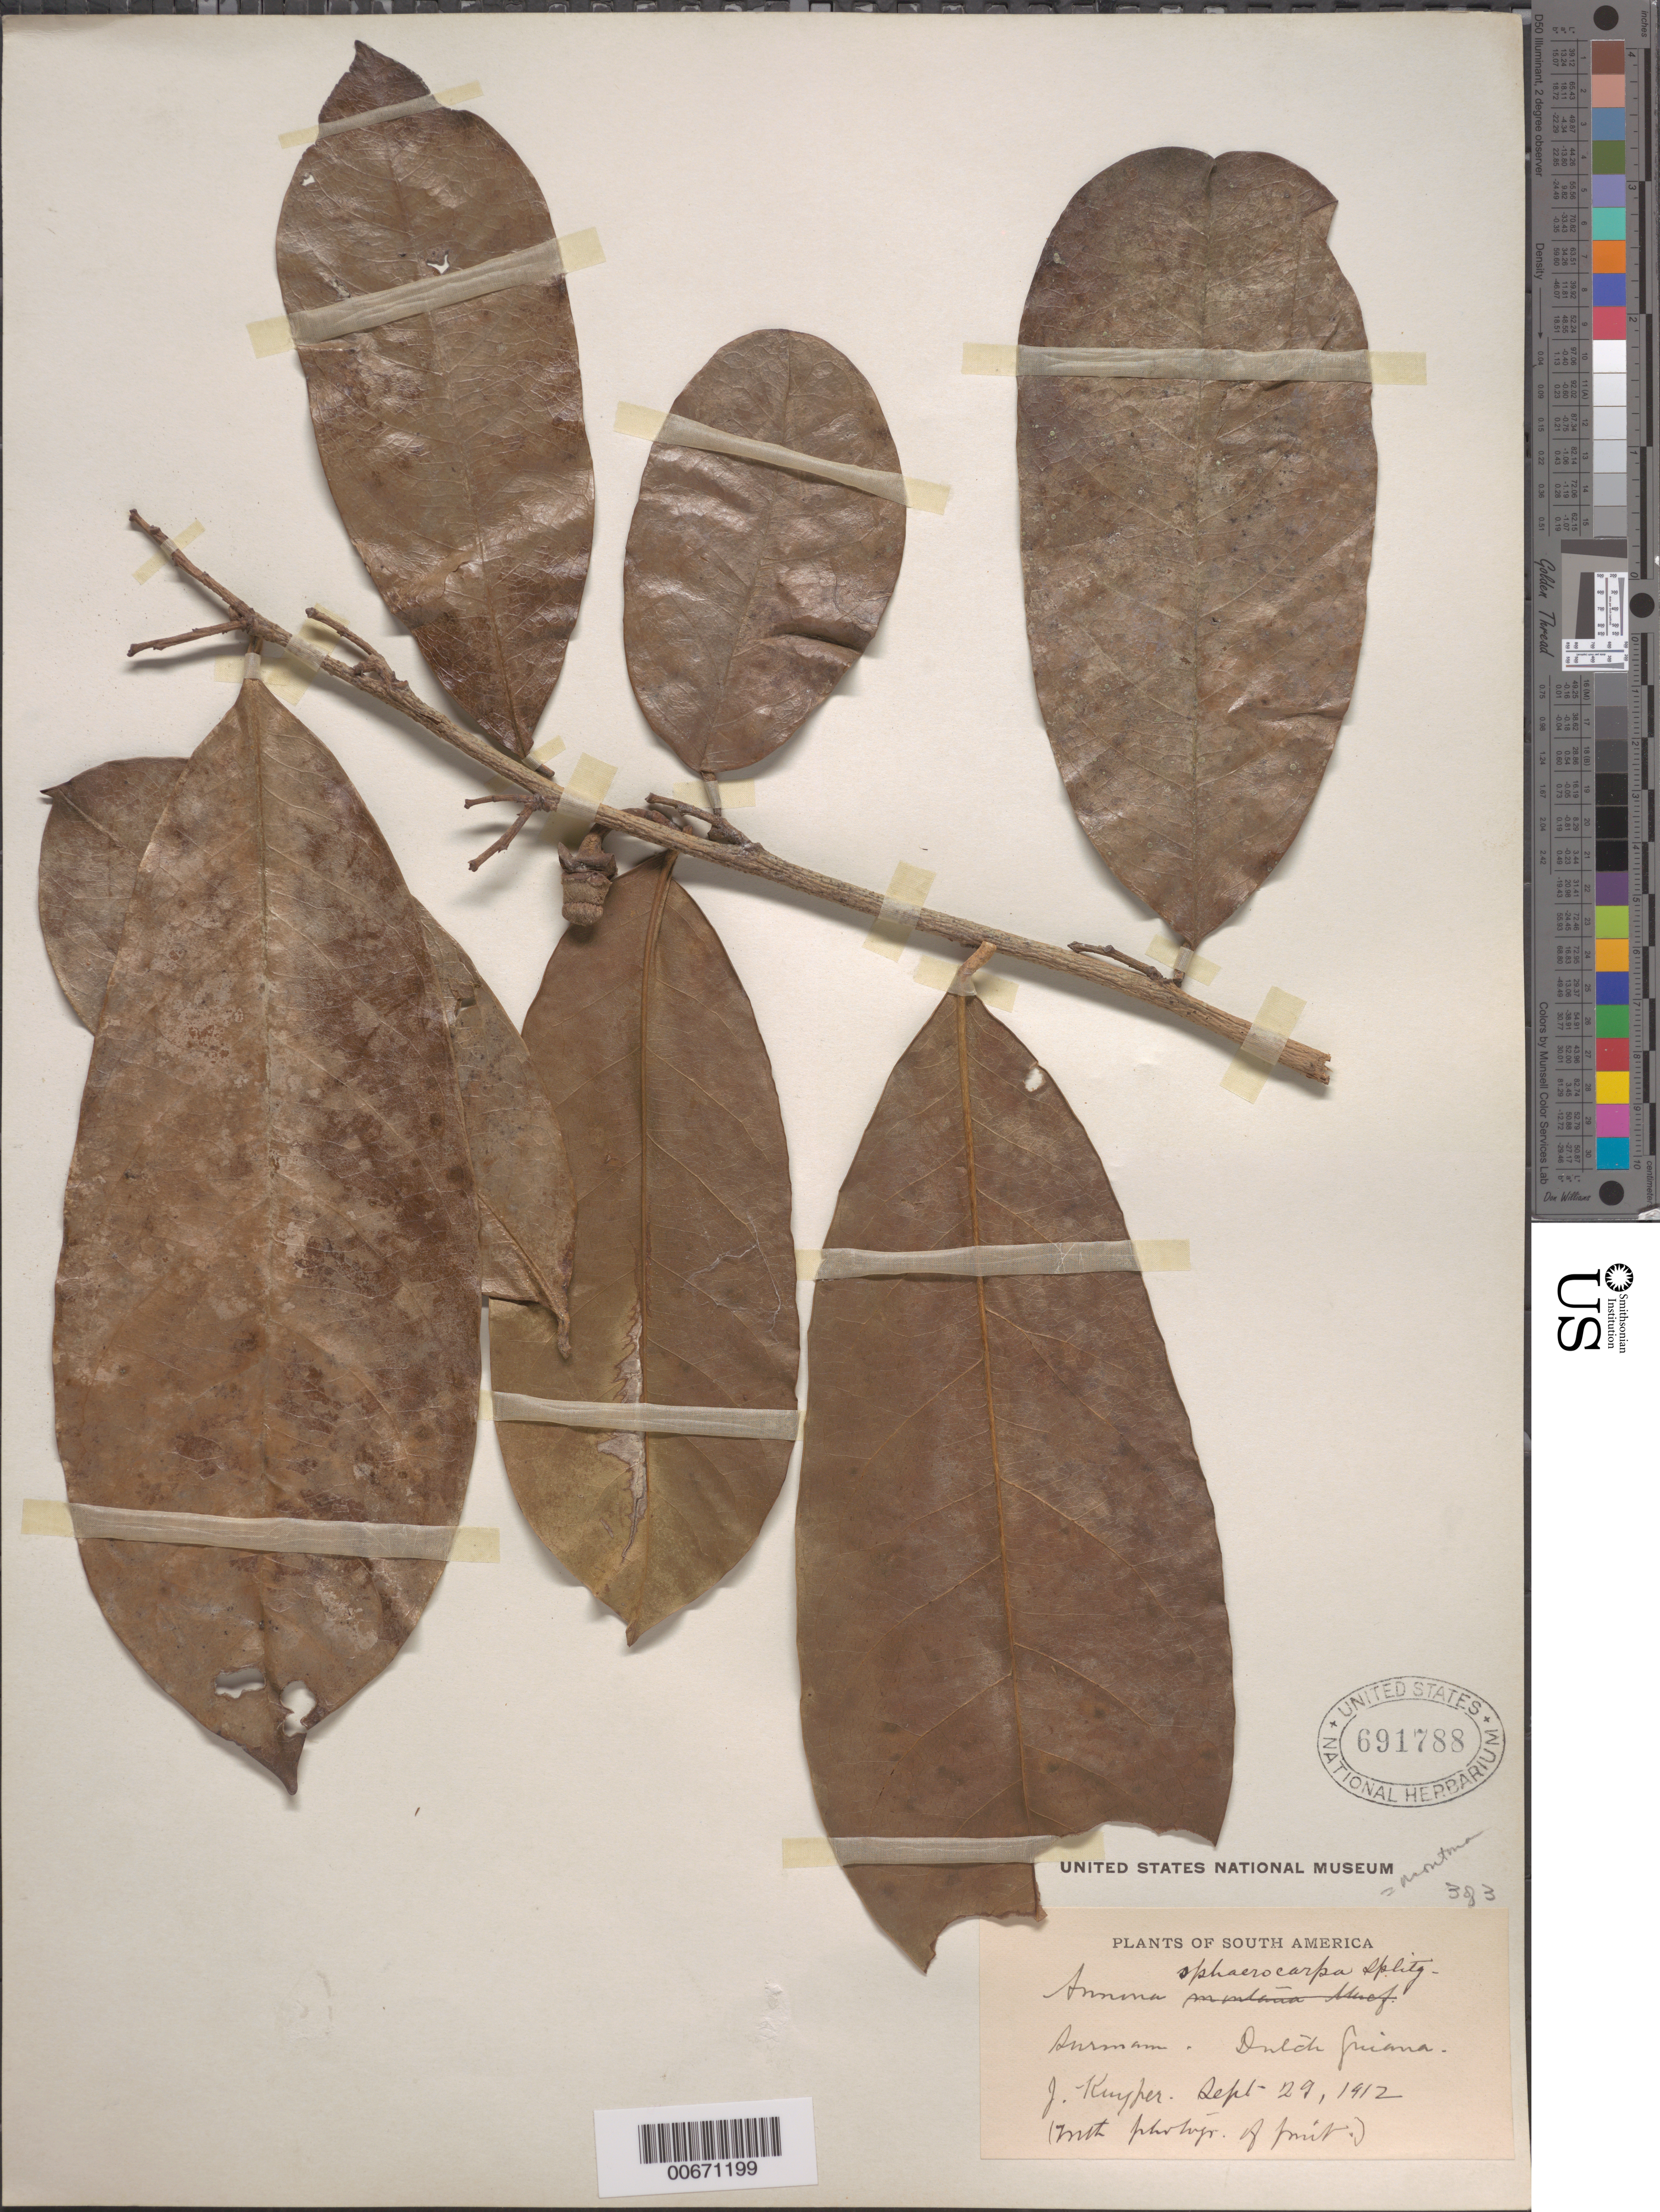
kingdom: Plantae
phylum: Tracheophyta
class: Magnoliopsida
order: Magnoliales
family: Annonaceae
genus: Annona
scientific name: Annona montana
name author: Macfad.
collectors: J. Kuyper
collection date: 1912-09-29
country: Suriname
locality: Dutch Guiana.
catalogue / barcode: US 691788